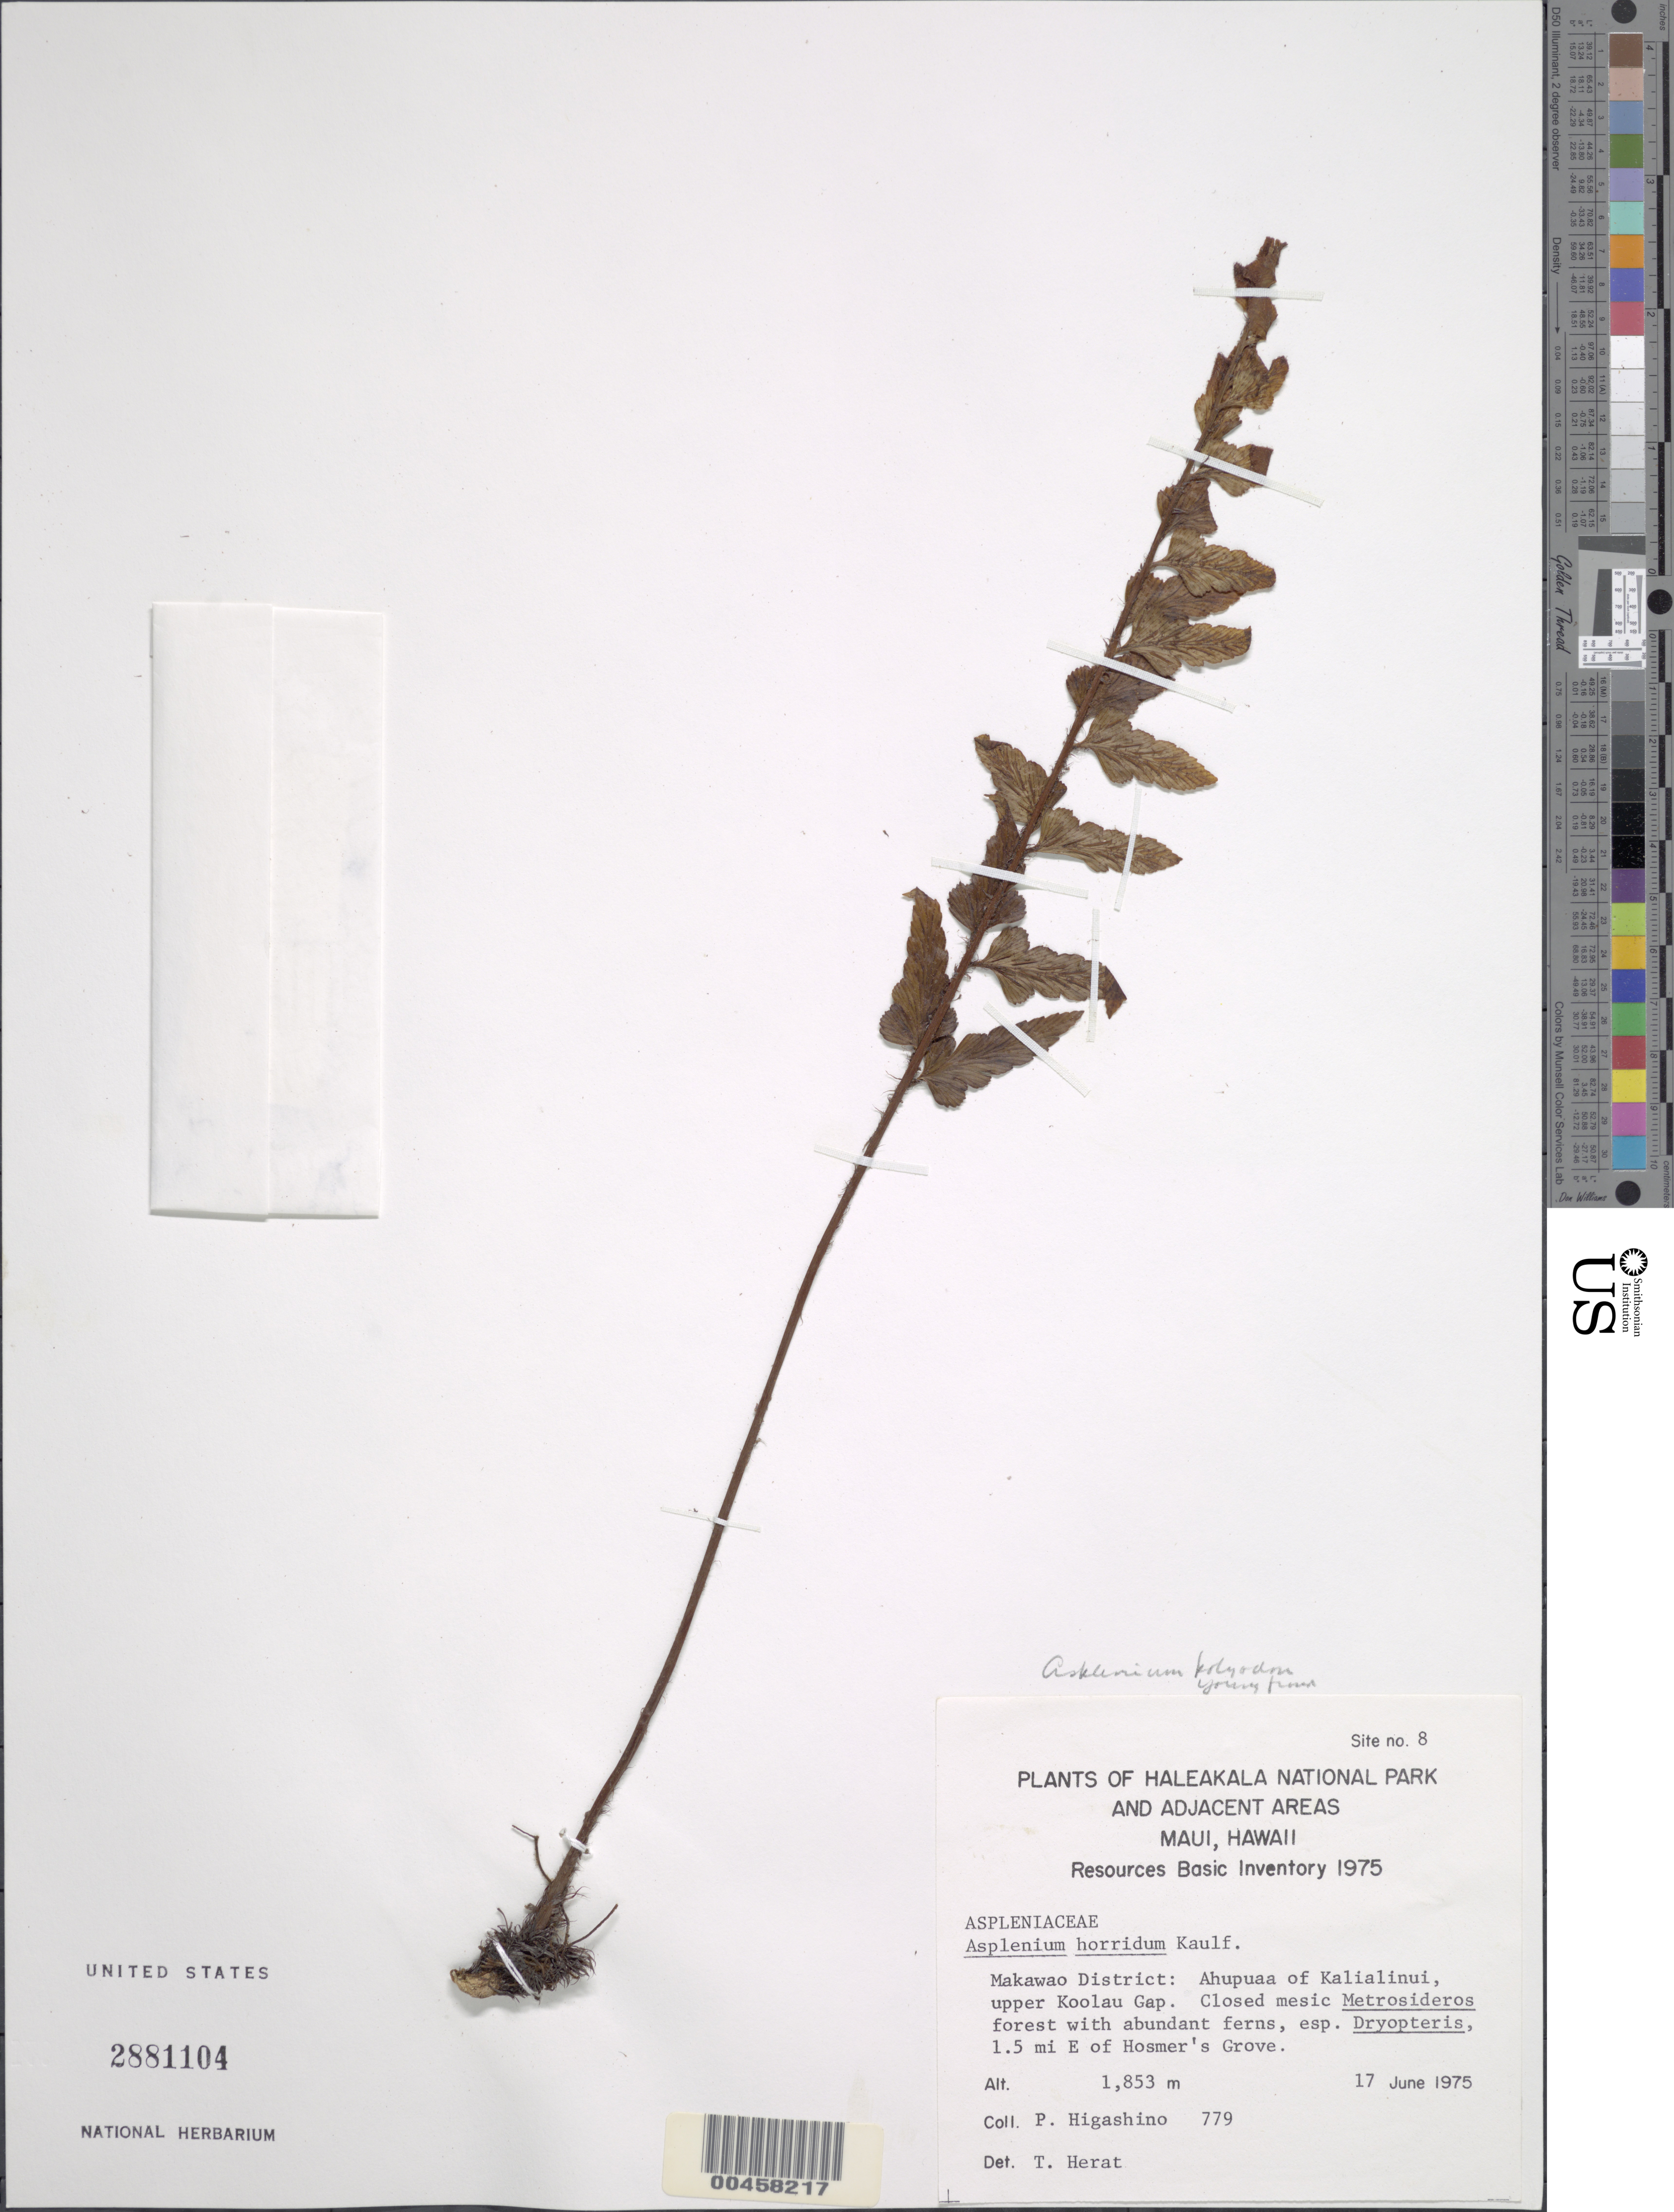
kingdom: Plantae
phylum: Tracheophyta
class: Polypodiopsida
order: Polypodiales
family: Aspleniaceae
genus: Asplenium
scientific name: Asplenium polyodon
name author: G. Forst.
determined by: Wagner, W. L., (BOT), Smithsonian Institution - National Museum of Natural History (UNITED STATES)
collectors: P. Higashino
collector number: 779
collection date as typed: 17 Jun 1975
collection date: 1975-06-17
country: United States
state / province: Hawaii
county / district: Maui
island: Maui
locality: Haleakala Nat'l Park and adjacent areas, Site #8, Makawao Dist.: Ahupuaa of Kalialinui, upper Koolau Gap. 1.5 mi E of Hosmer'...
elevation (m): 1853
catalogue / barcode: US 2881104